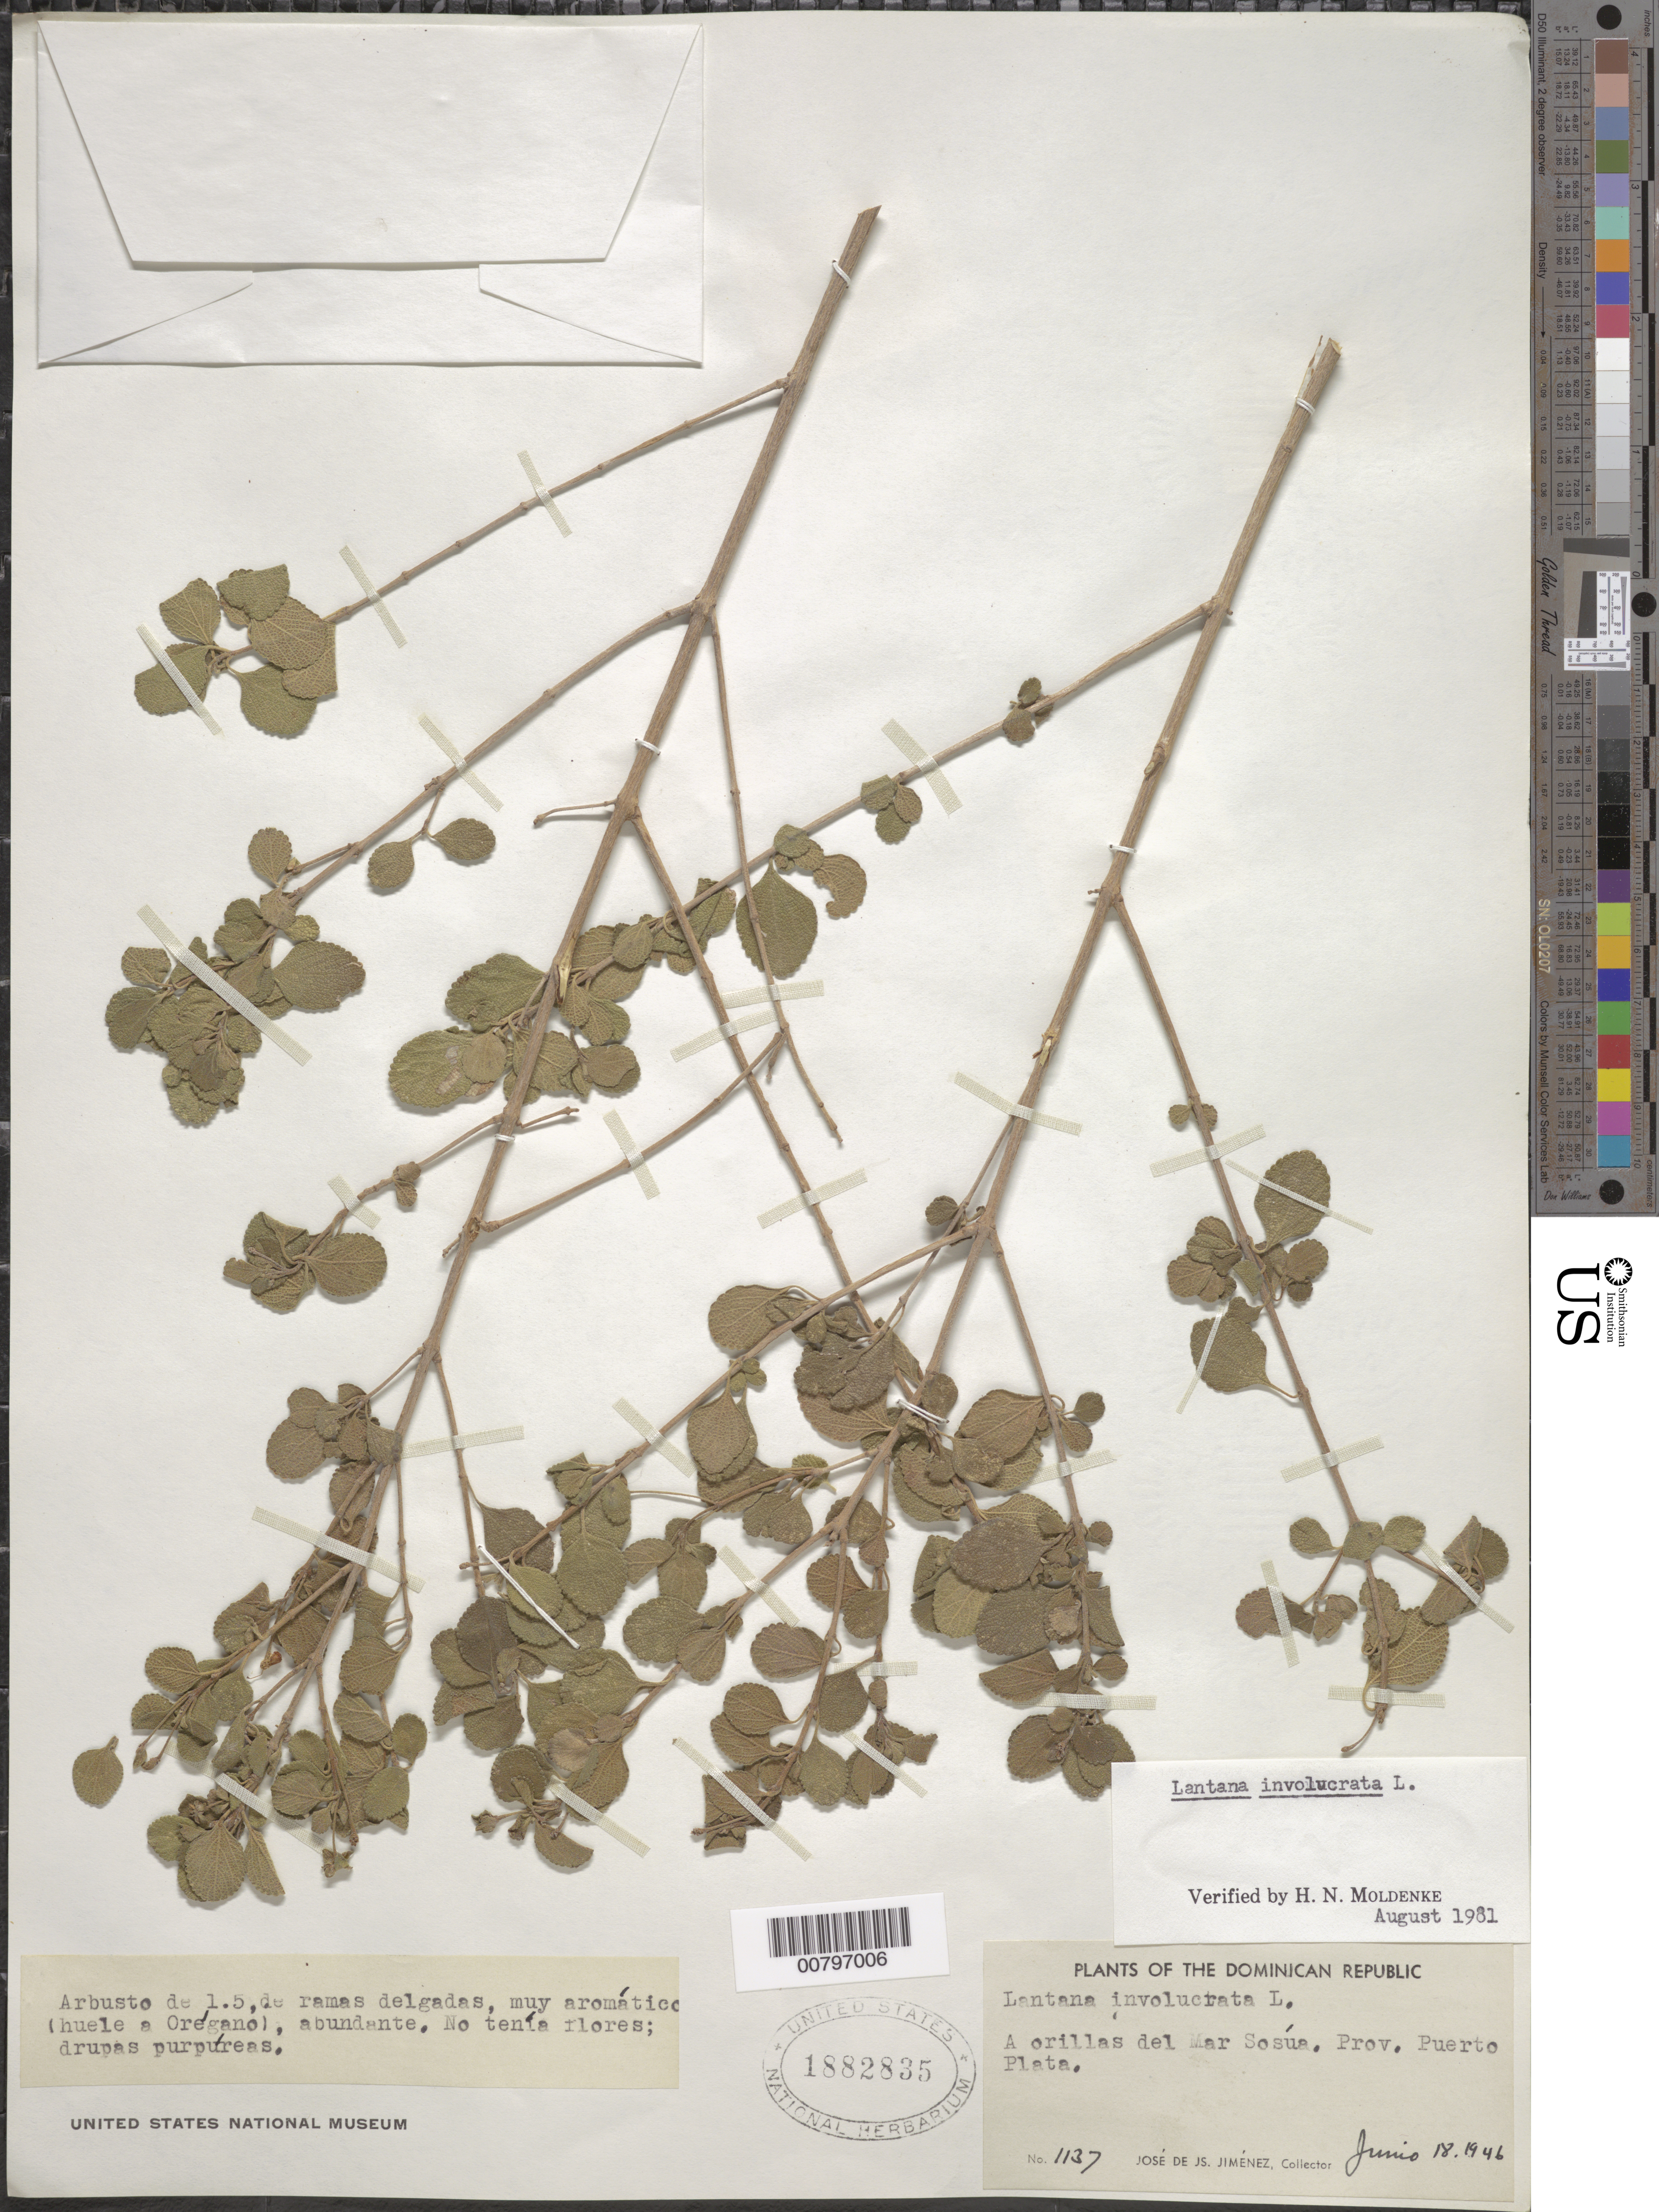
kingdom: Plantae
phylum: Tracheophyta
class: Magnoliopsida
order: Lamiales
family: Verbenaceae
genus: Lantana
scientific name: Lantana involucrata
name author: L.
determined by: Moldenke, H. N.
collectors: J. J. Jiménez Almonte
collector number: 1137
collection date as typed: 18 Jun 1946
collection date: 1946-06-18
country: Dominican Republic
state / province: Puerto Plata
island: Hispaniola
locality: Mar Sosúa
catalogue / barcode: US 1882835